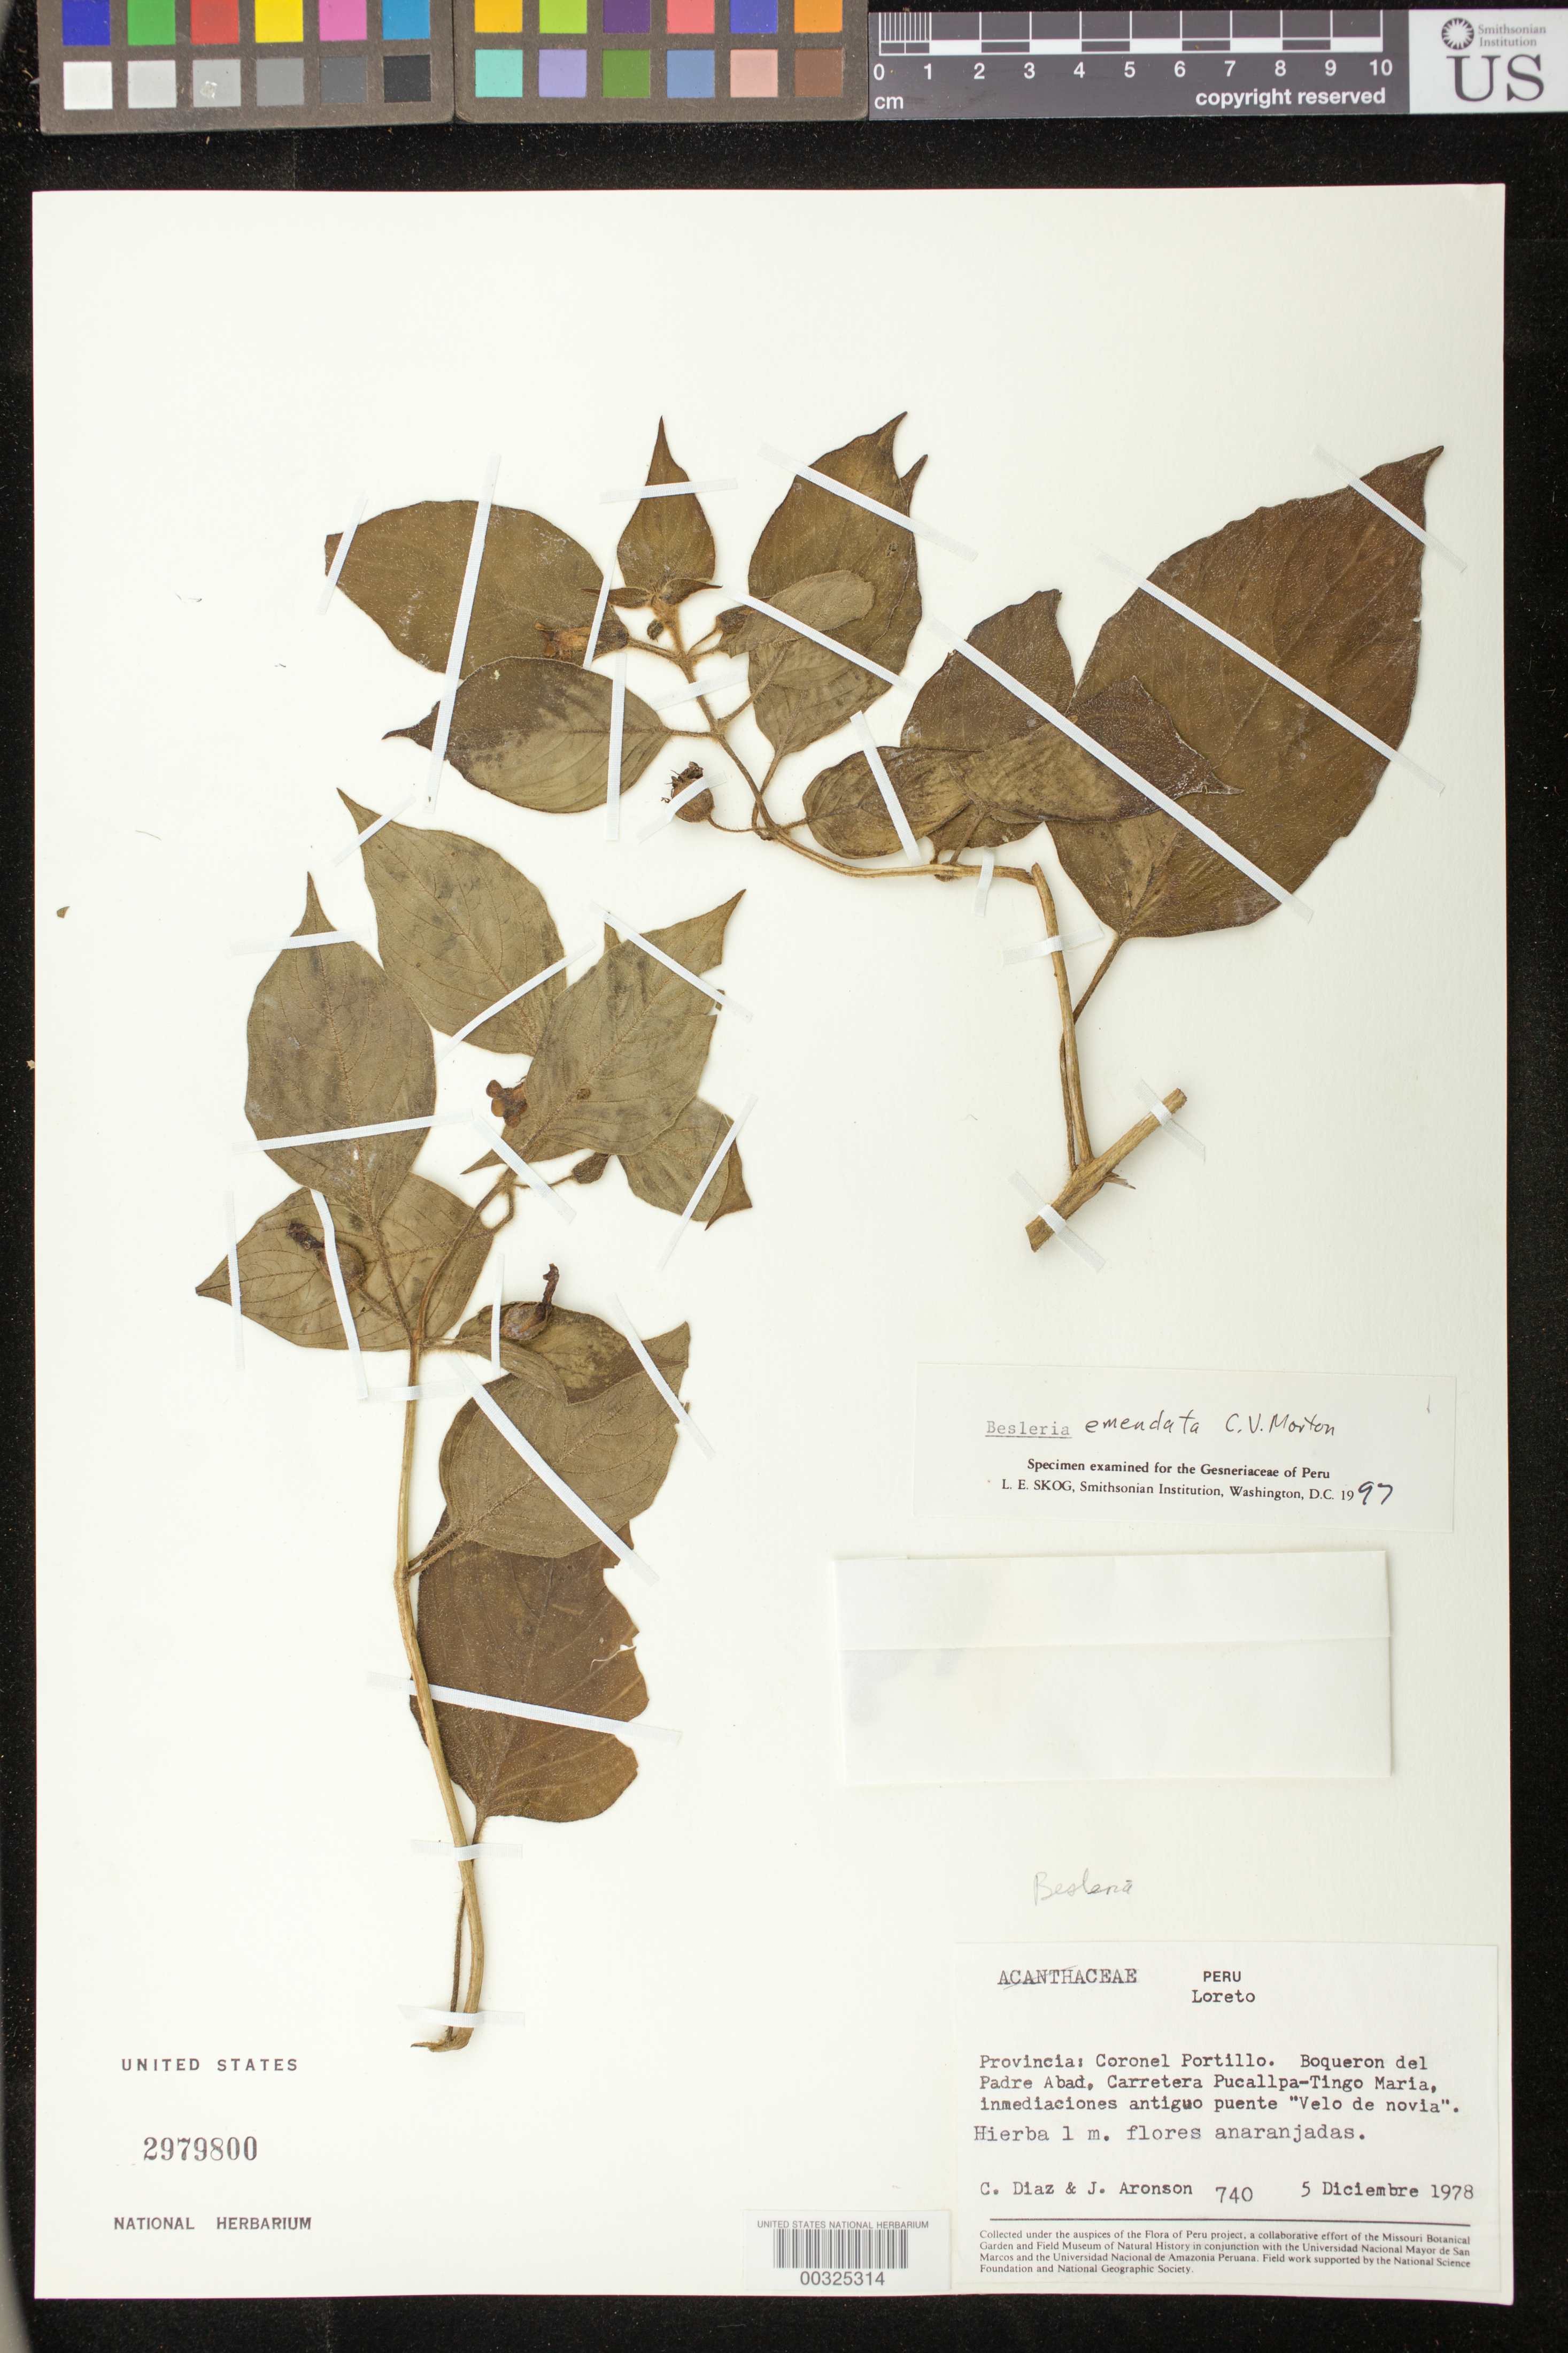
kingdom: Plantae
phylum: Tracheophyta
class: Magnoliopsida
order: Lamiales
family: Gesneriaceae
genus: Besleria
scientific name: Besleria emendata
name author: C.V. Morton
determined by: Skog, Laurence E.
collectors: C. Díaz S. & J. Aronson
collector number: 740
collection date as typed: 05 Dec 1978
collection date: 1978-12-05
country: Peru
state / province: Ucayali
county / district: Coronel Portillo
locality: ("Loreto") Prov. Coronel Portillo. Boqueron del Padre Abad, Carretera Pucallpa - Tingo Maria, inmediaciones antiguo puente "Velo de novia"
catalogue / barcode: US 2979800